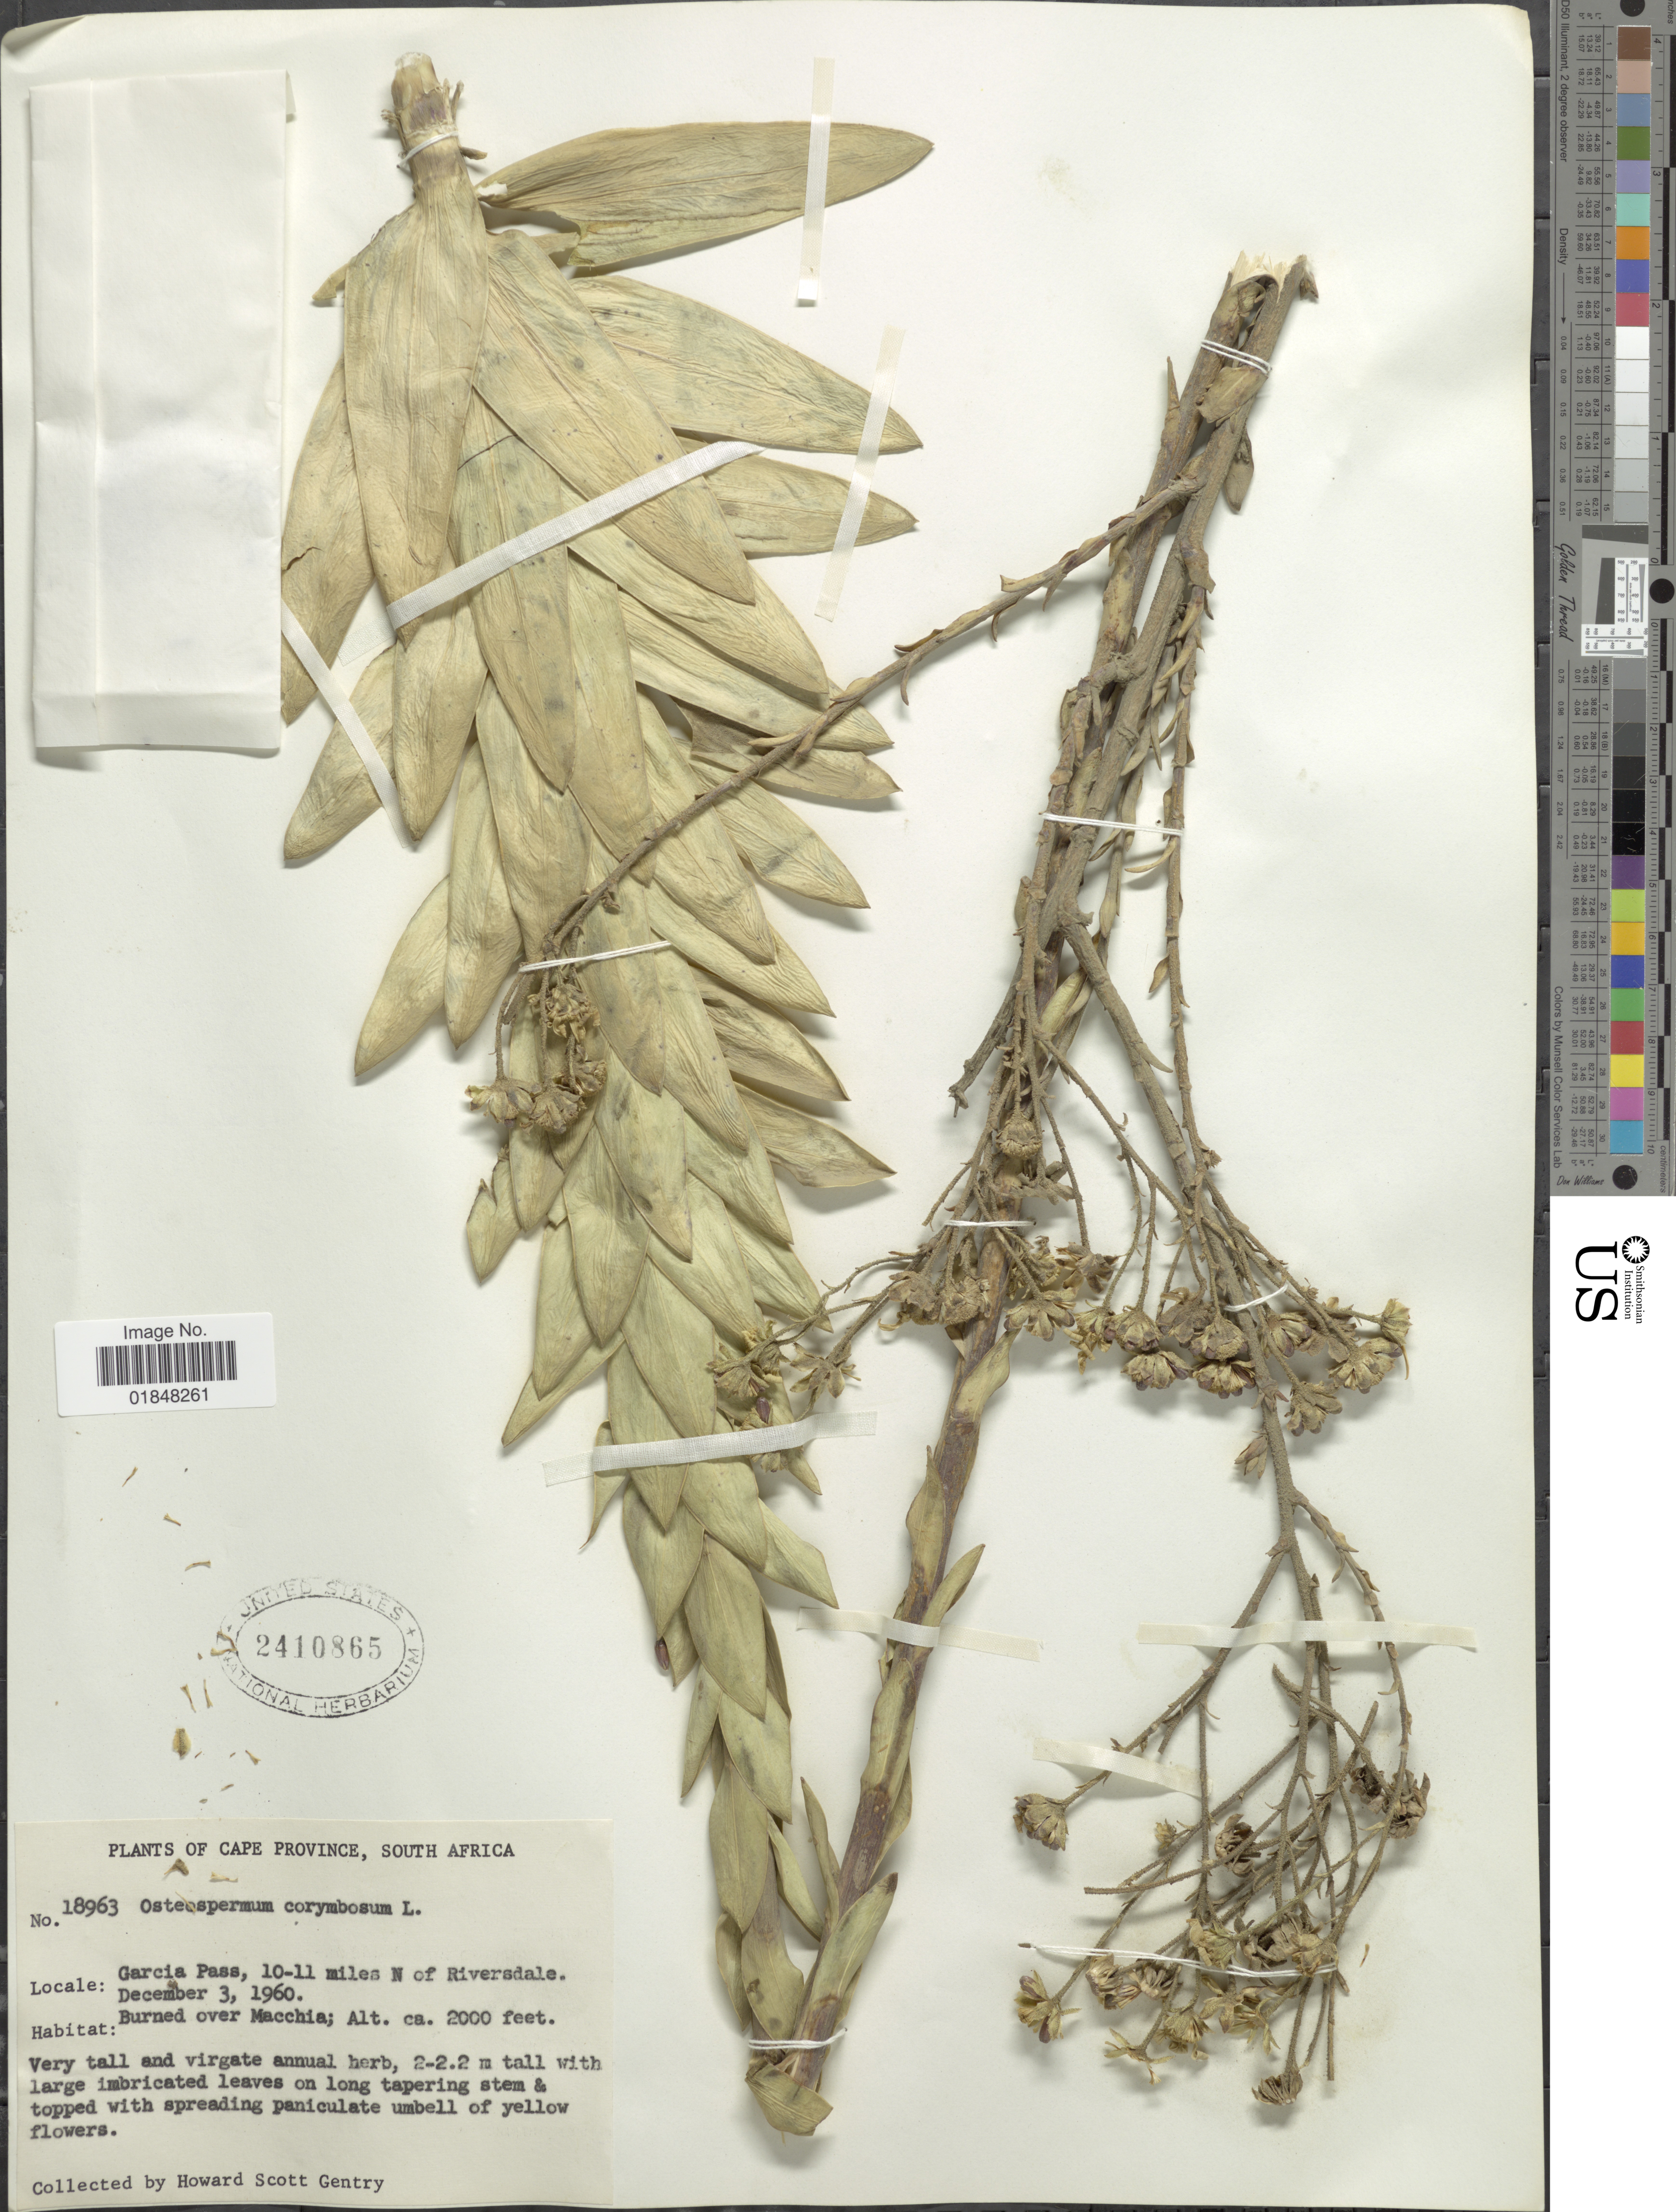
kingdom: Plantae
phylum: Tracheophyta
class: Magnoliopsida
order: Asterales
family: Asteraceae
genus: Osteospermum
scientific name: Osteospermum corymbosum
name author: L.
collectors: H. S. Gentry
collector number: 18963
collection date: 1960-12-03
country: South Africa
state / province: Western Cape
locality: Garcia Pass, 10-11 miles N of Riverdale, Burned over Macchia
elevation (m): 610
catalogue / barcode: US 2410865